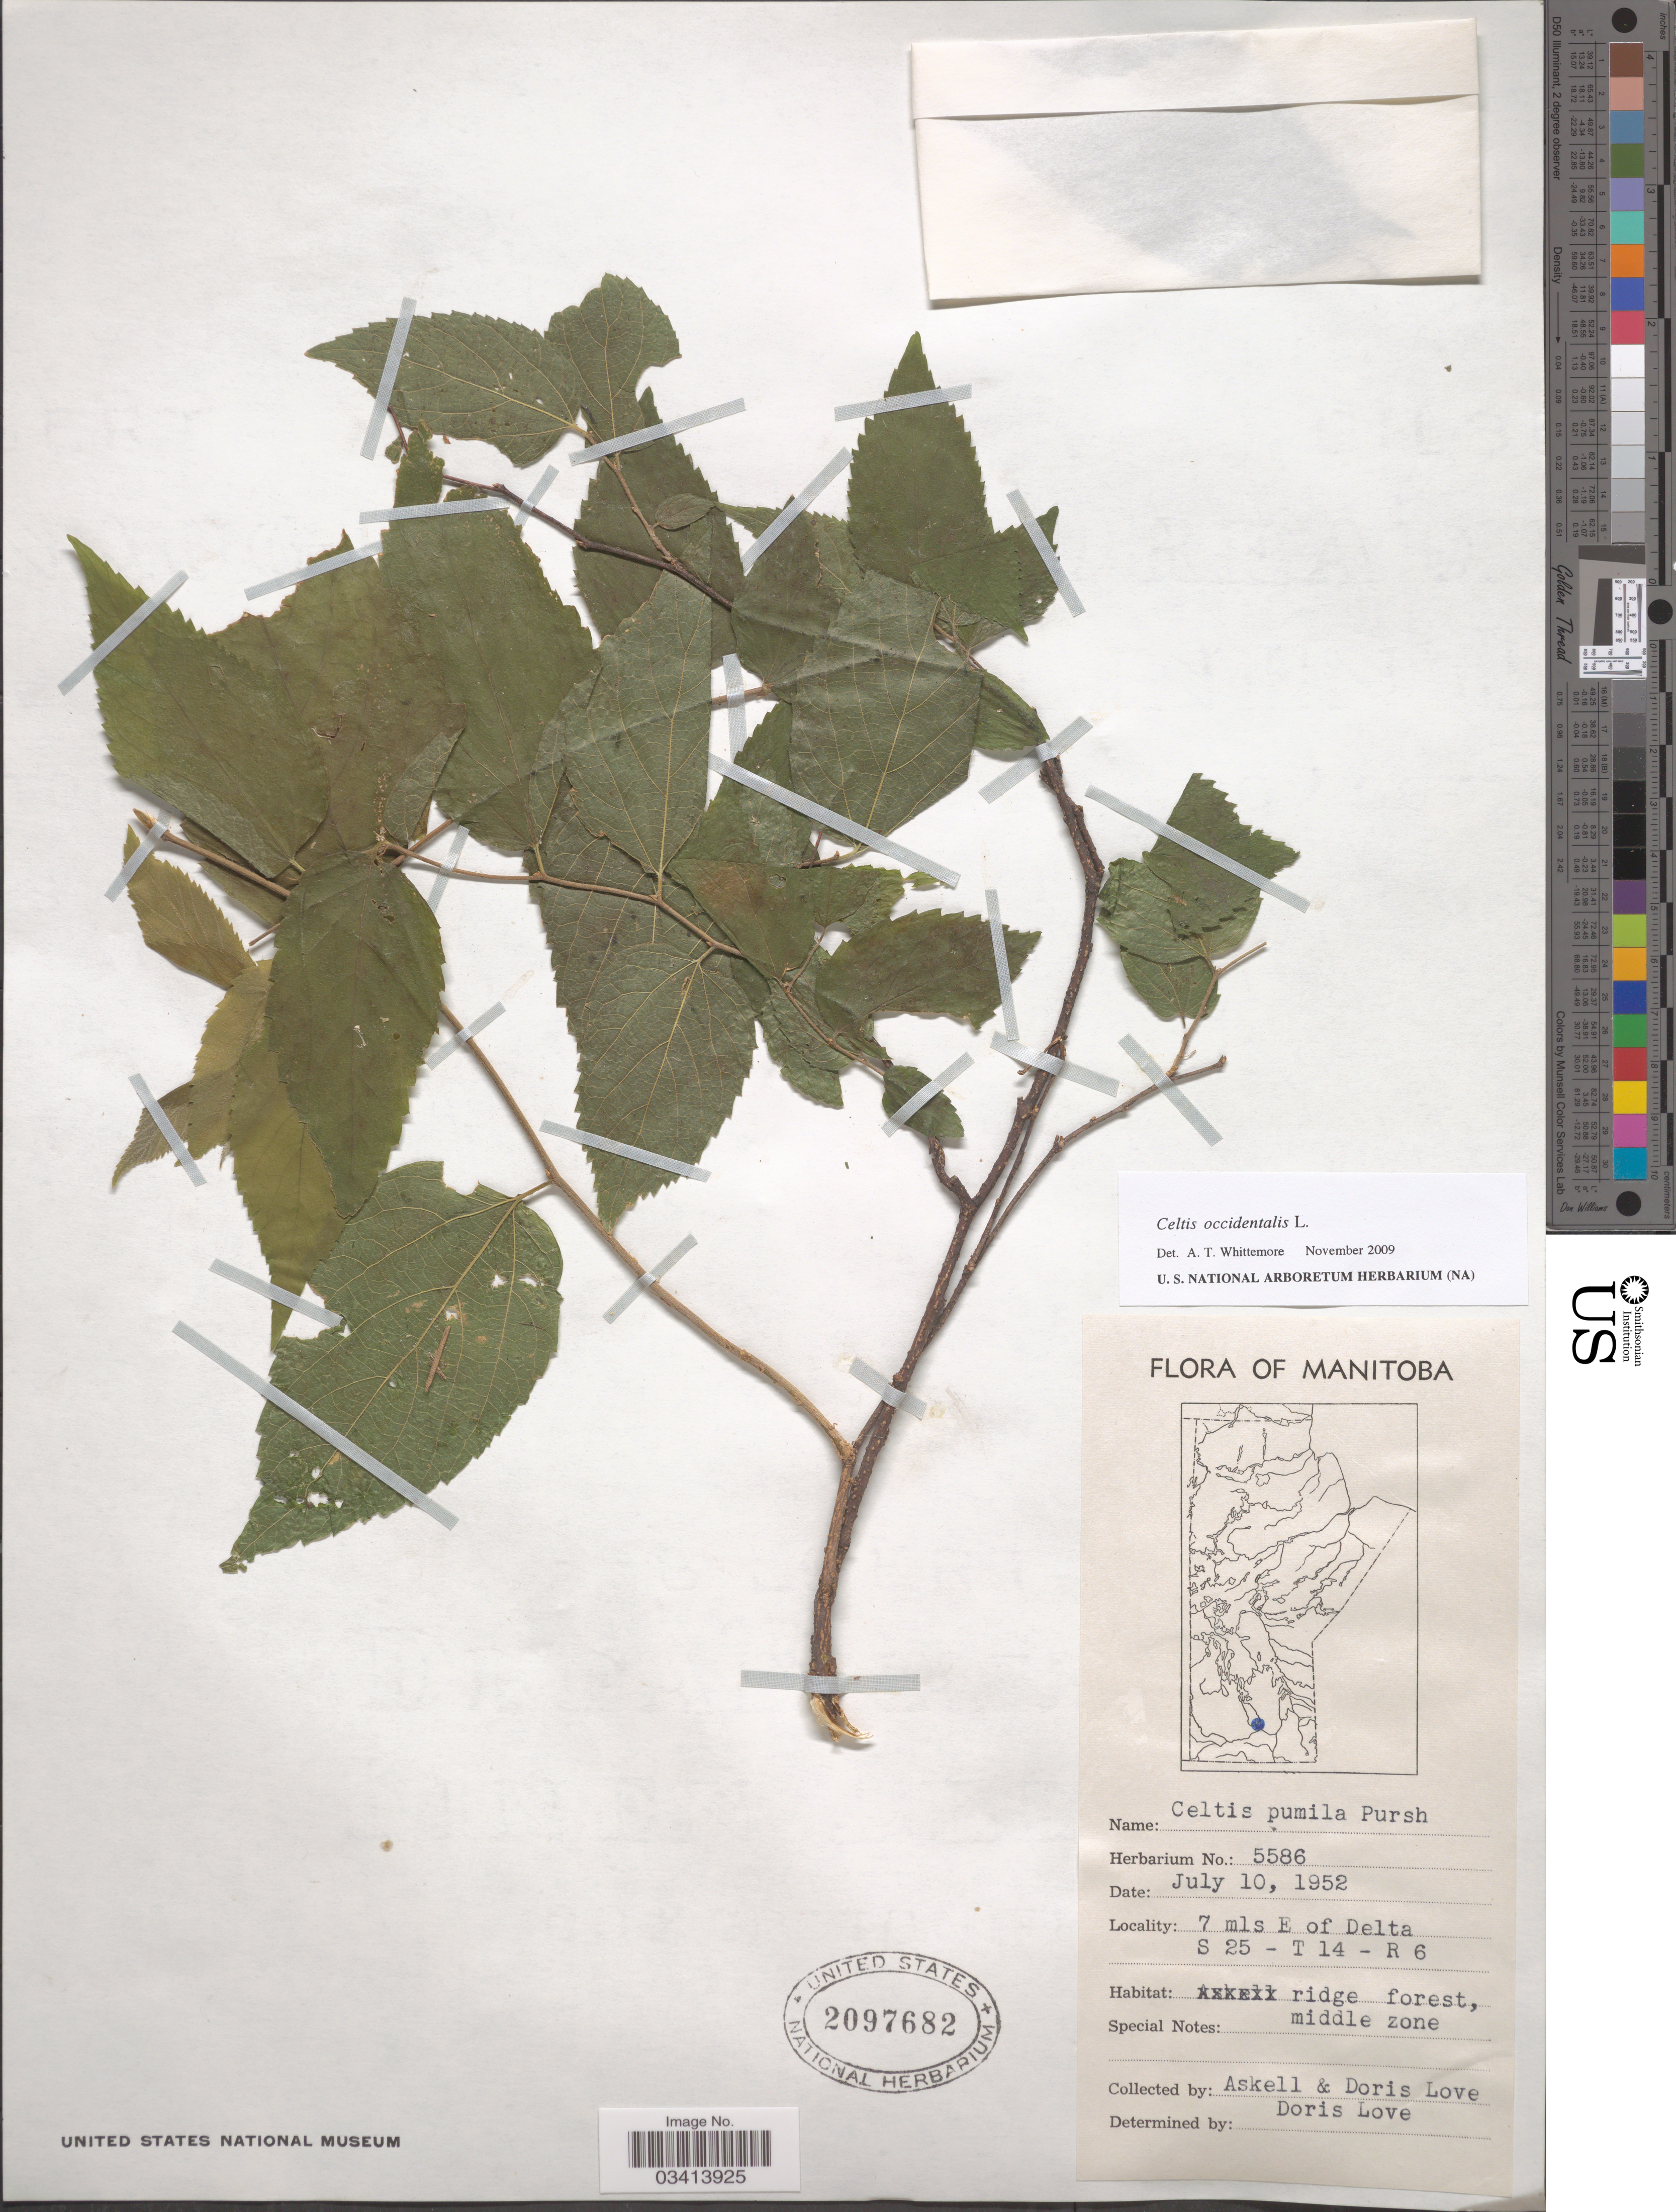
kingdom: Plantae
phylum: Tracheophyta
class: Magnoliopsida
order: Rosales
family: Cannabaceae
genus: Celtis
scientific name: Celtis occidentalis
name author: L.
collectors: Á. Löve & D. Löve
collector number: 5586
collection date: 1952-07-10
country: Canada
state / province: Manitoba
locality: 7 mls E of Delta S 25 - T 14 - R 6.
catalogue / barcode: US 2097682